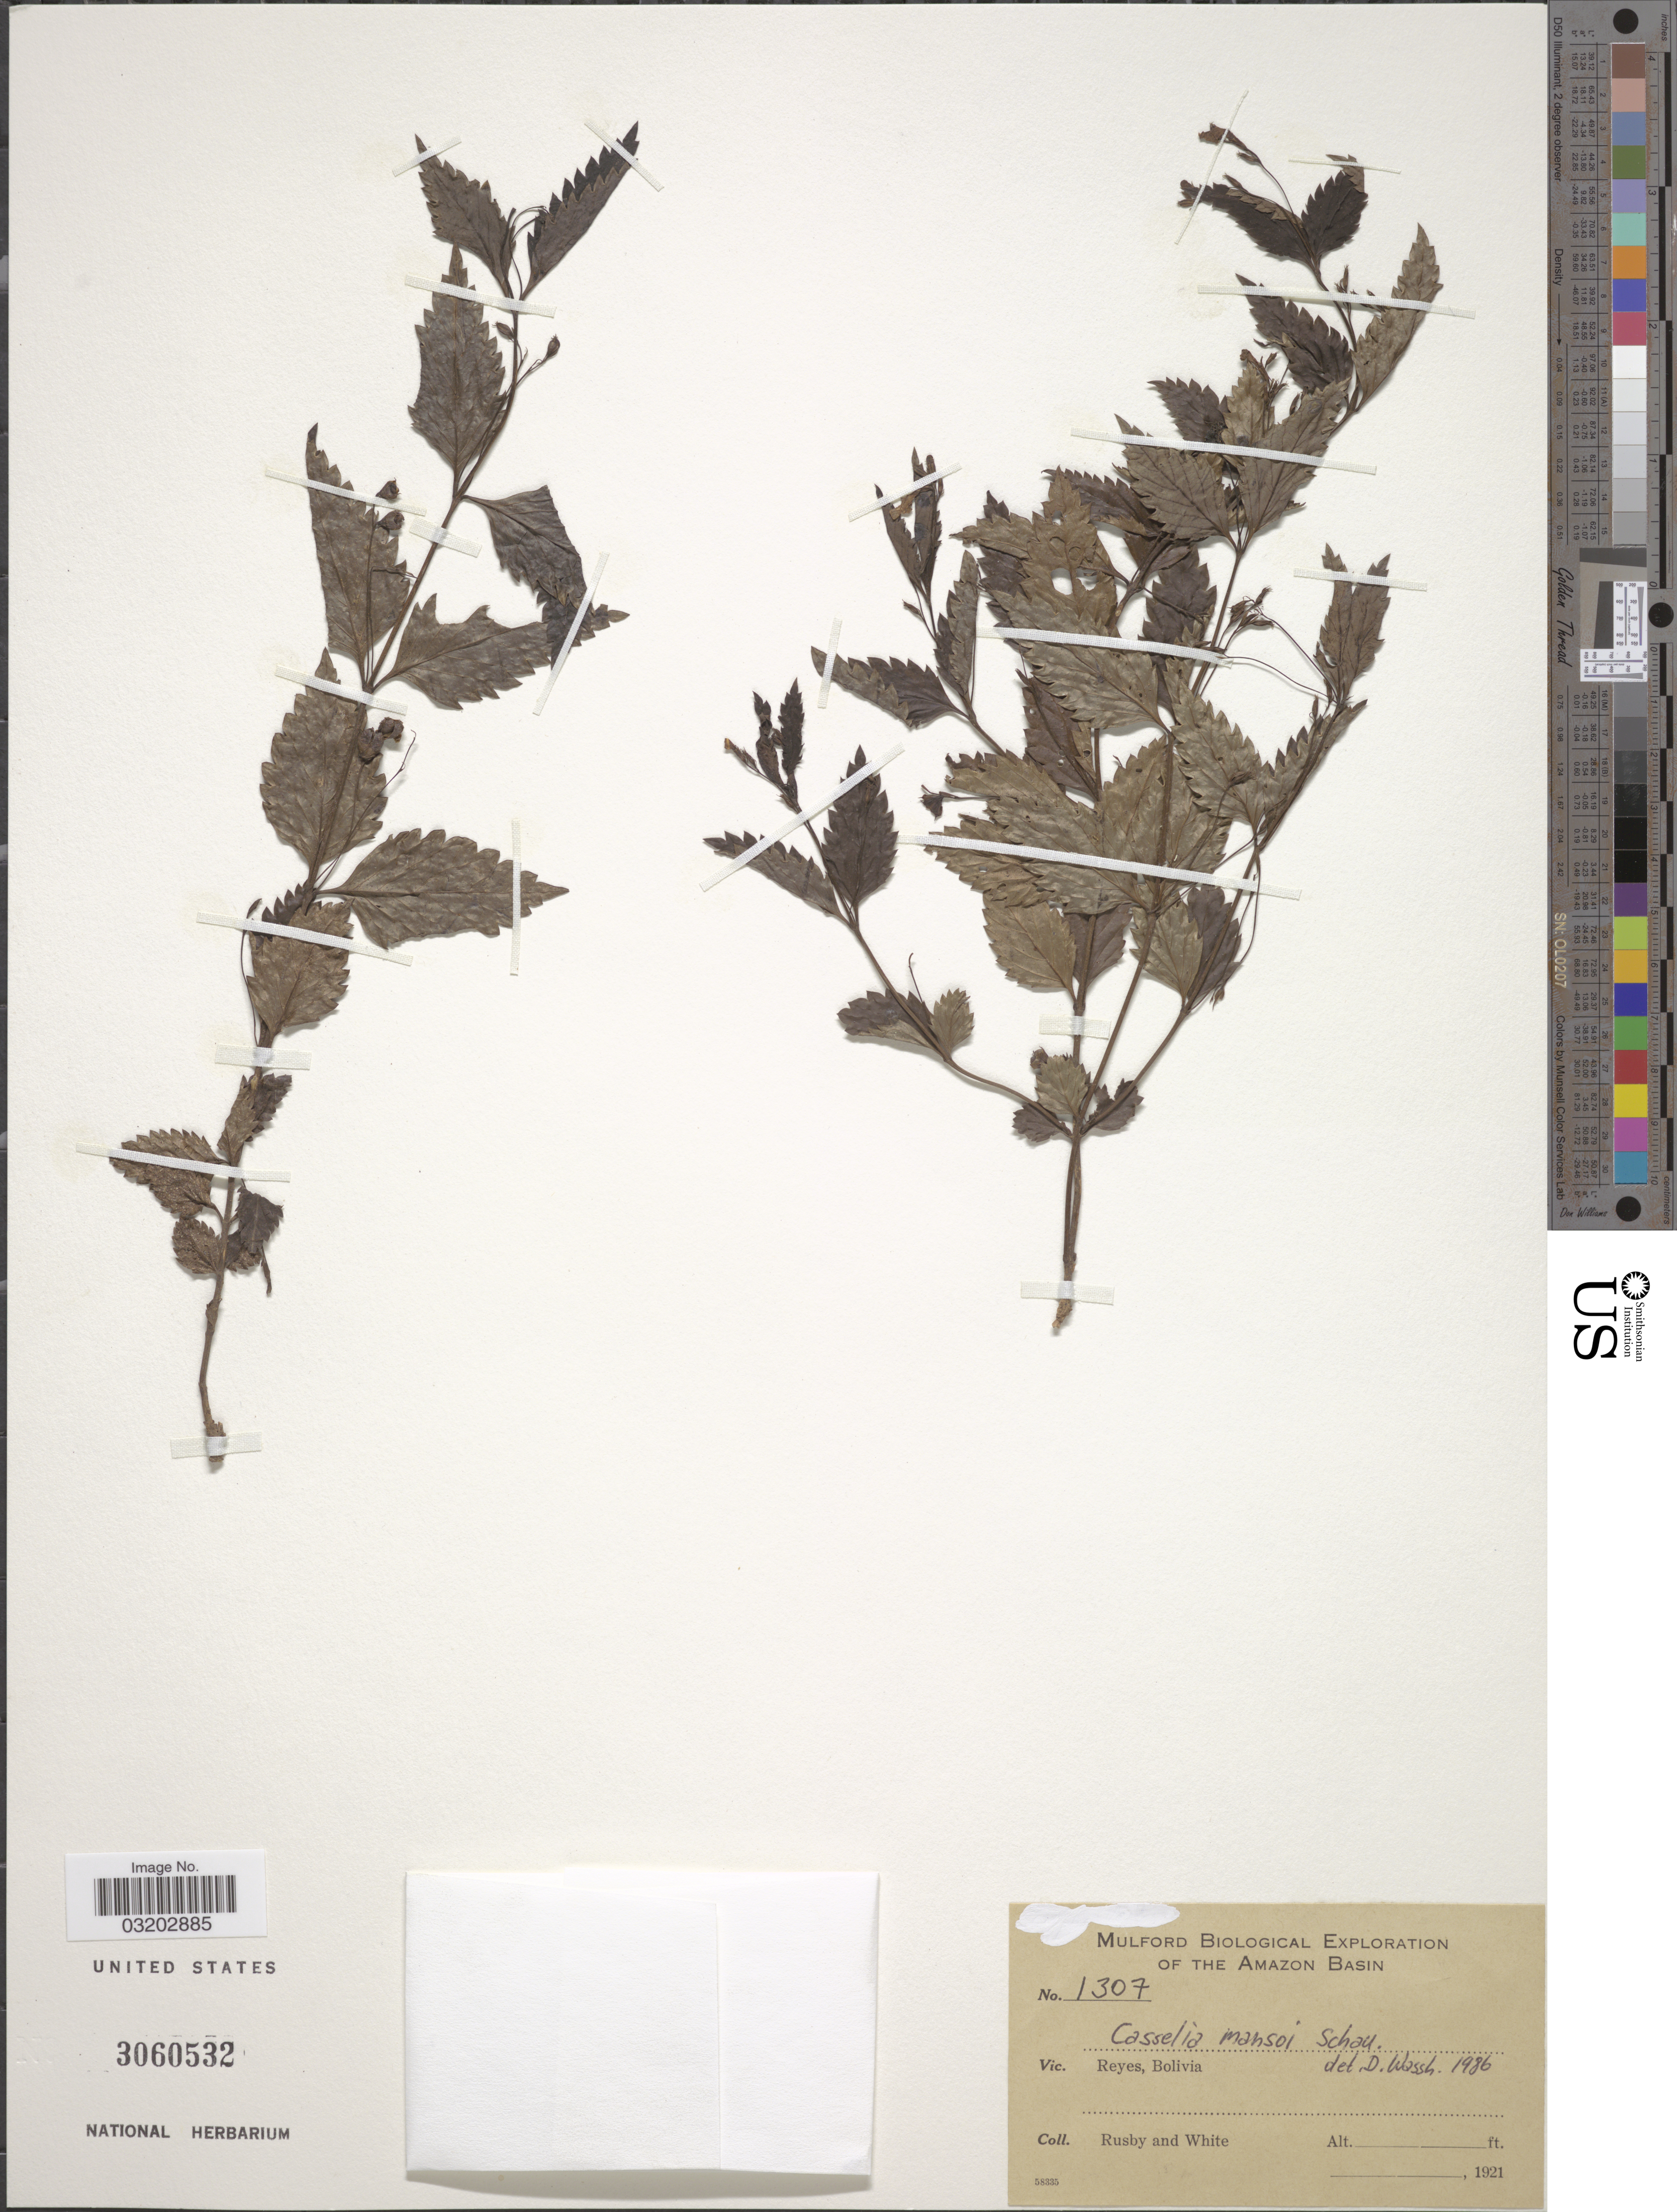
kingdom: Plantae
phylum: Tracheophyta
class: Magnoliopsida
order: Lamiales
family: Verbenaceae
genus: Casselia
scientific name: Casselia mansoi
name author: Schauer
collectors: H. H. Rusby & O. E. White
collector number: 1307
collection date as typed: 1921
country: Bolivia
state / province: Beni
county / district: José Ballivián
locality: Reyes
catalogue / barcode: US 3060532